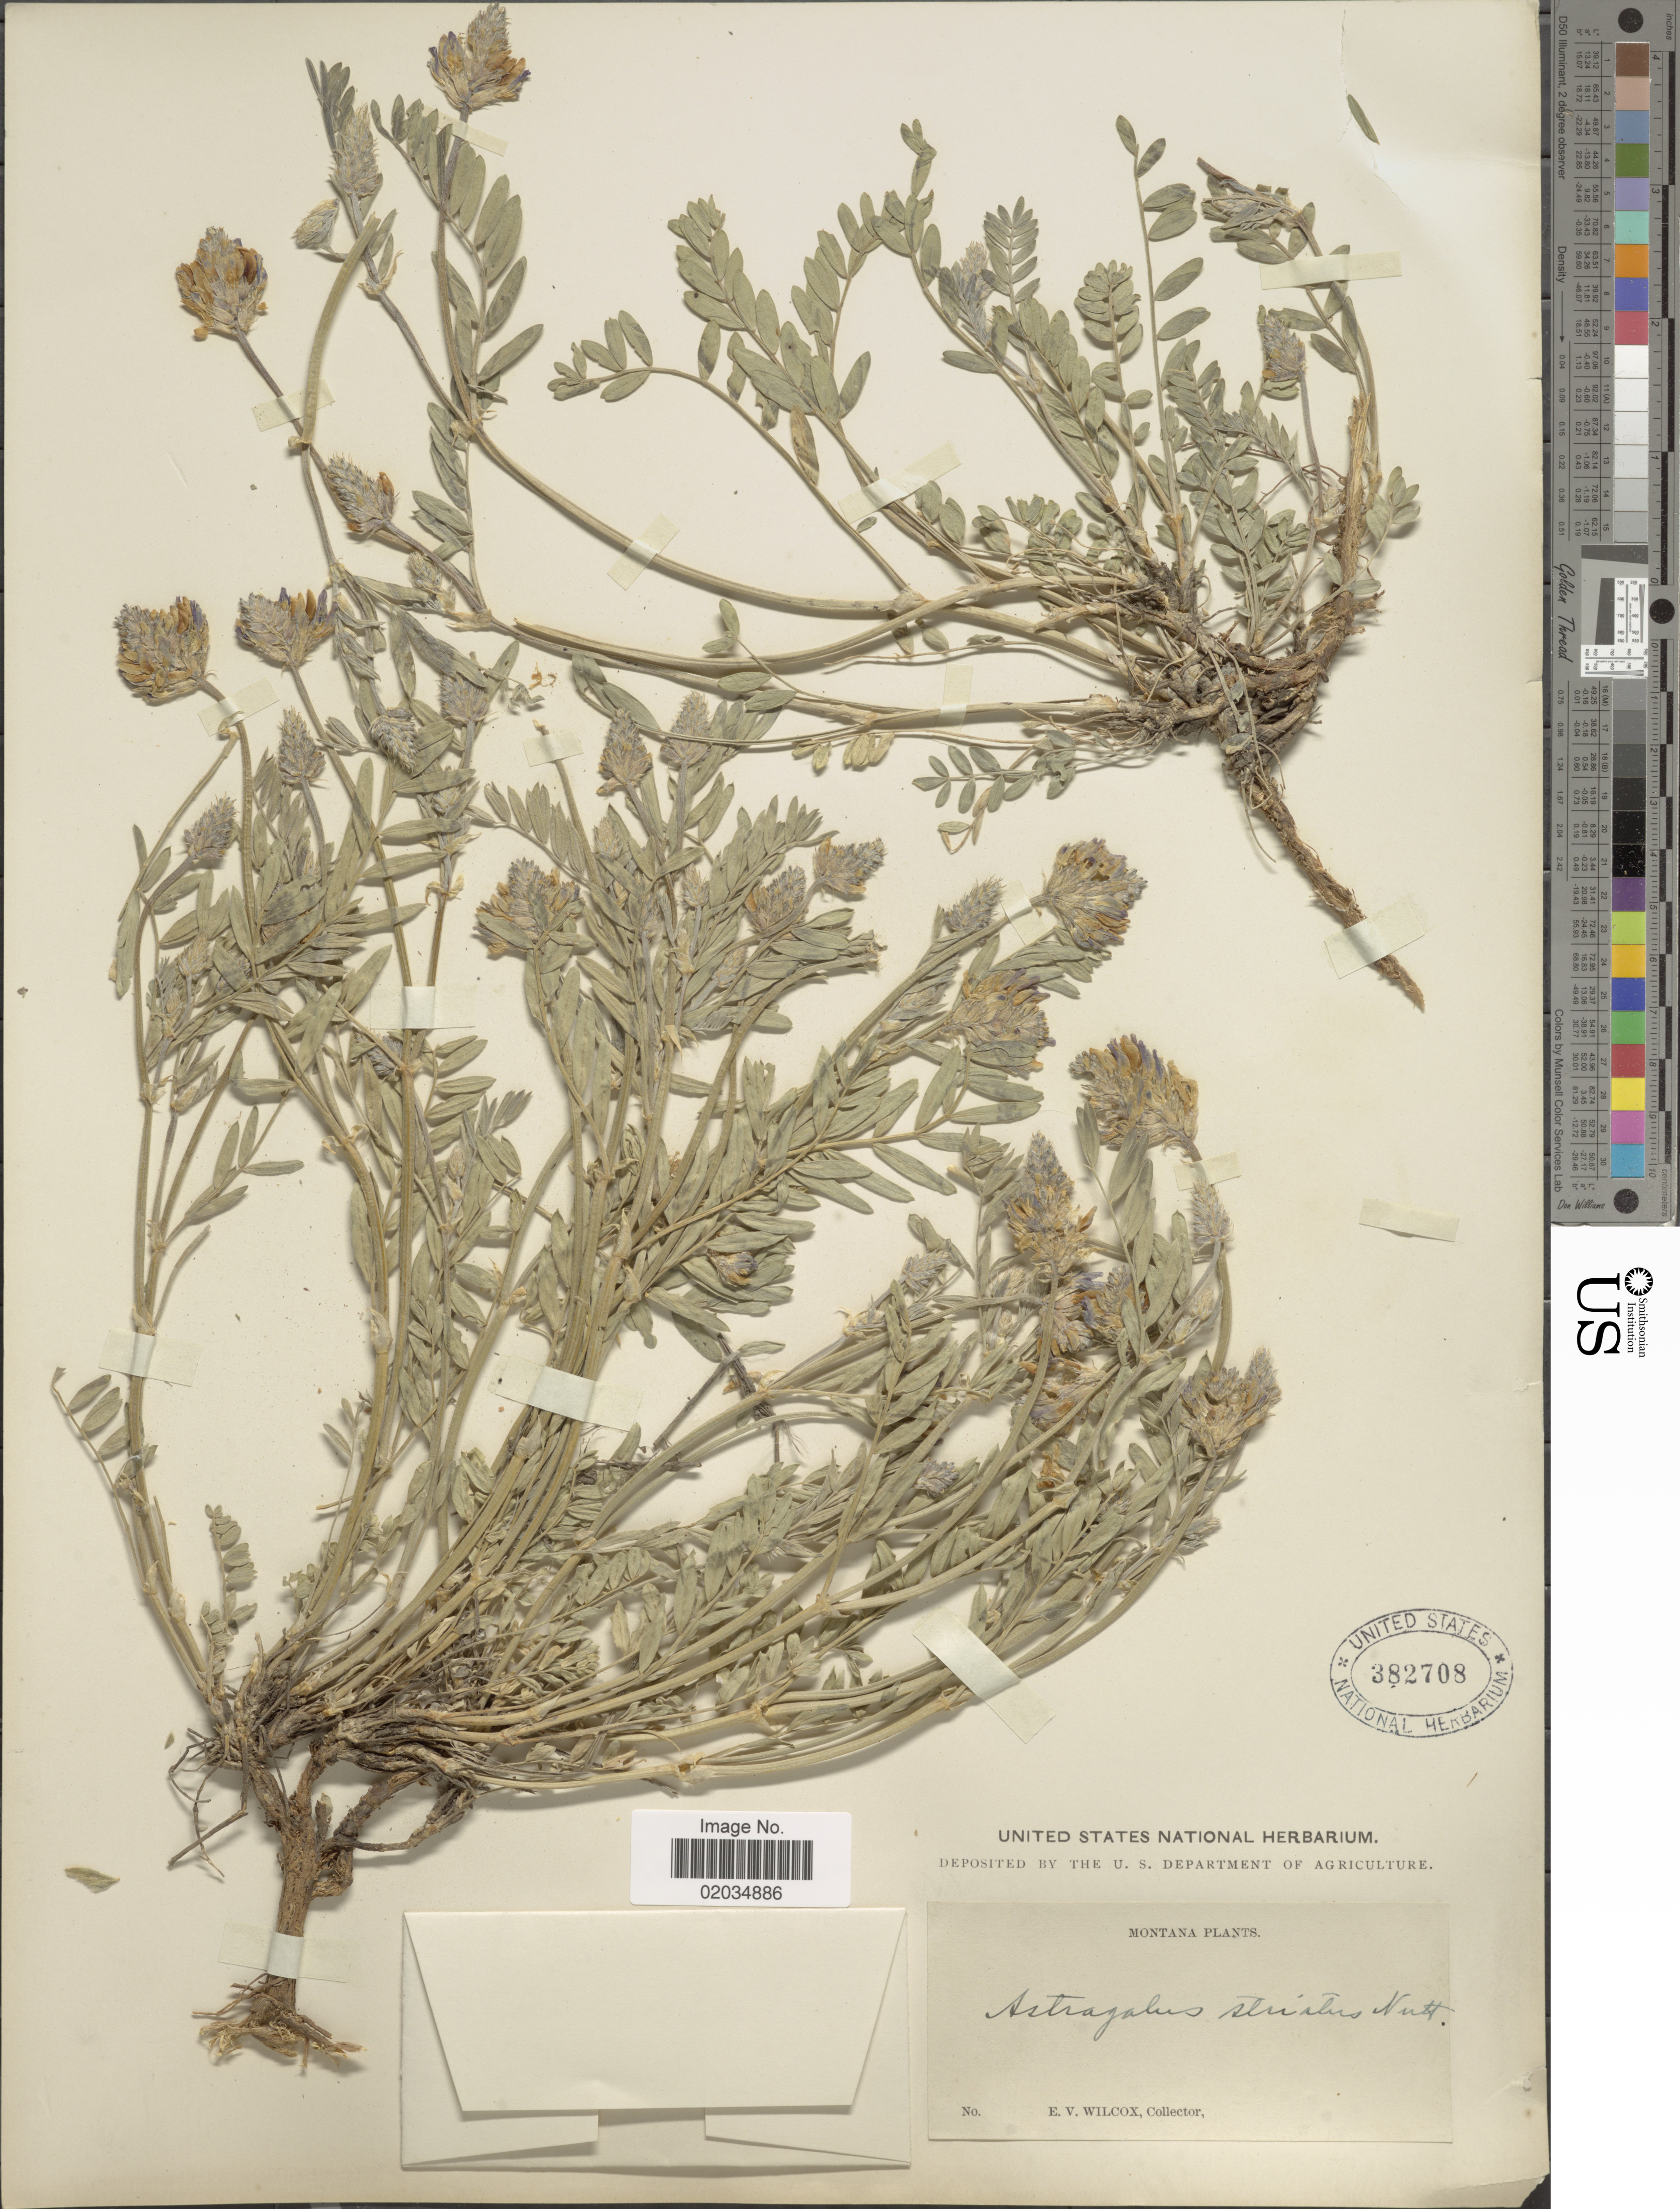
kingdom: Plantae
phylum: Tracheophyta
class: Magnoliopsida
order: Fabales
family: Fabaceae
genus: Astragalus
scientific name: Astragalus adsurgens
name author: Pall.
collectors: E. V. Wilcox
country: United States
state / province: Montana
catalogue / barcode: US 382708